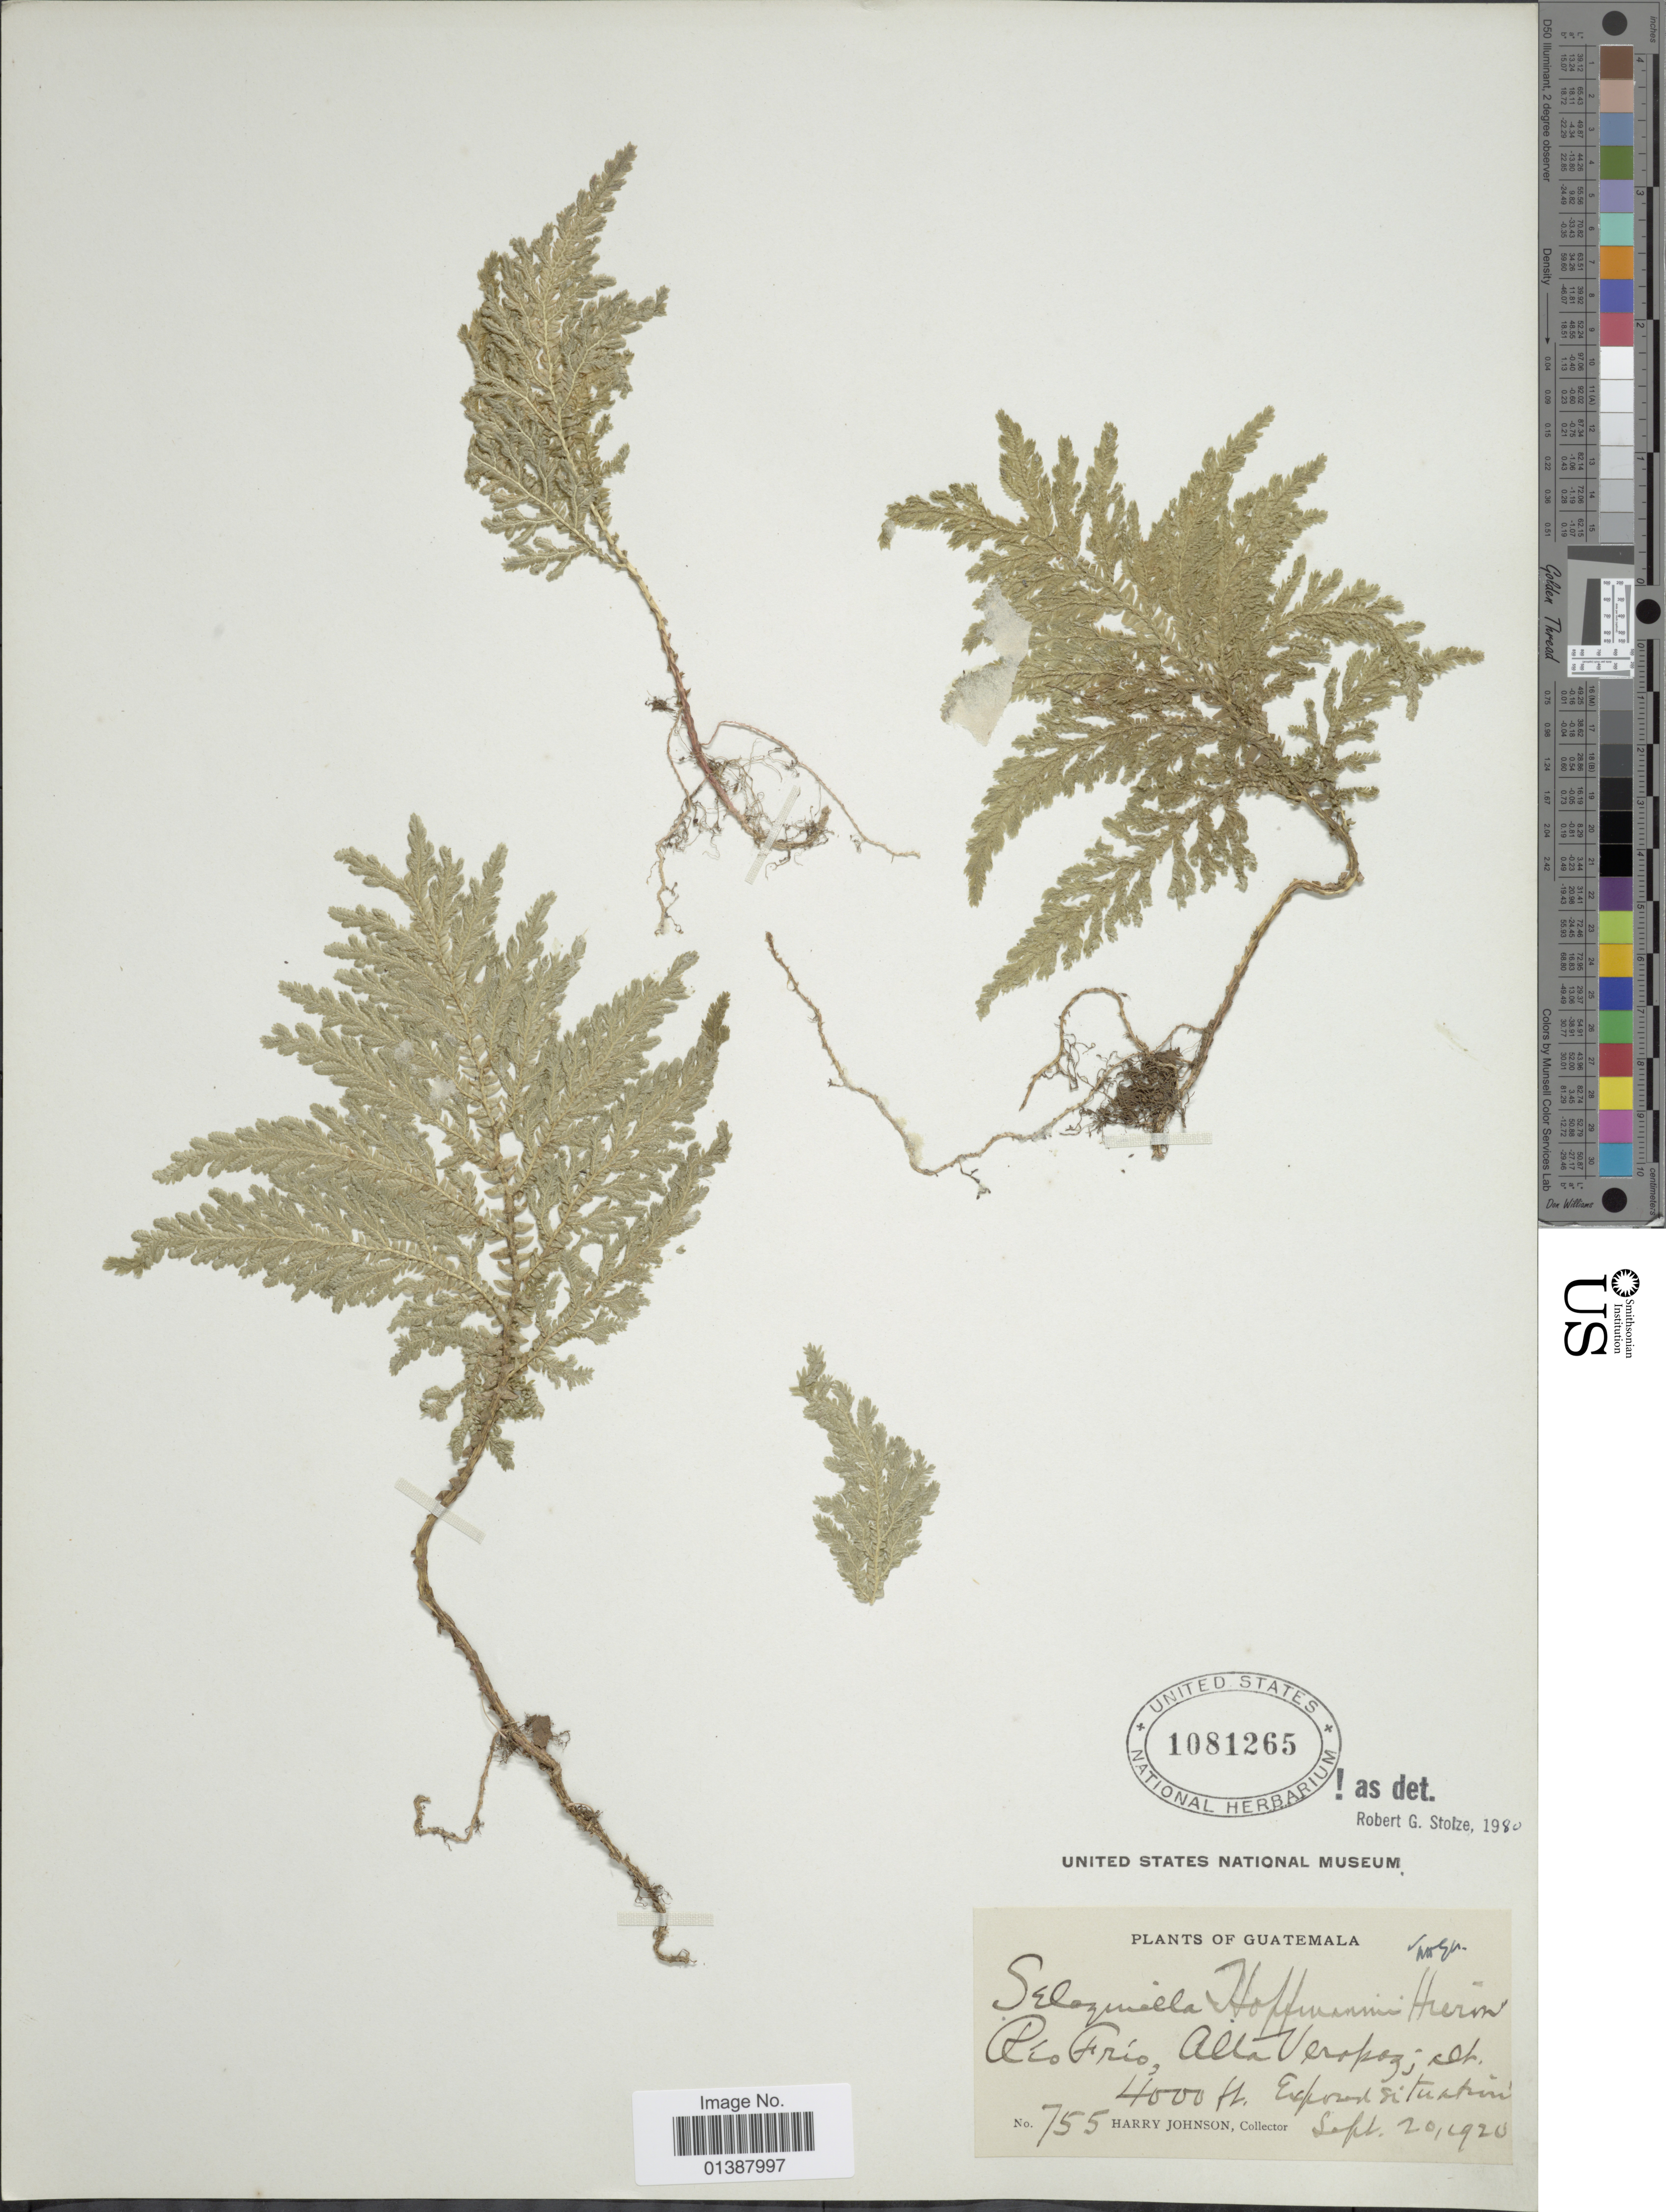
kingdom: Plantae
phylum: Tracheophyta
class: Lycopodiopsida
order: Selaginellales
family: Selaginellaceae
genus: Selaginella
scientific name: Selaginella hoffmannii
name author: Hieron.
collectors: H. Johnson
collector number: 755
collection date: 1920-09-20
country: Guatemala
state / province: Alta Verapaz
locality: Rio Frio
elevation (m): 1219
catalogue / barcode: US 1081265